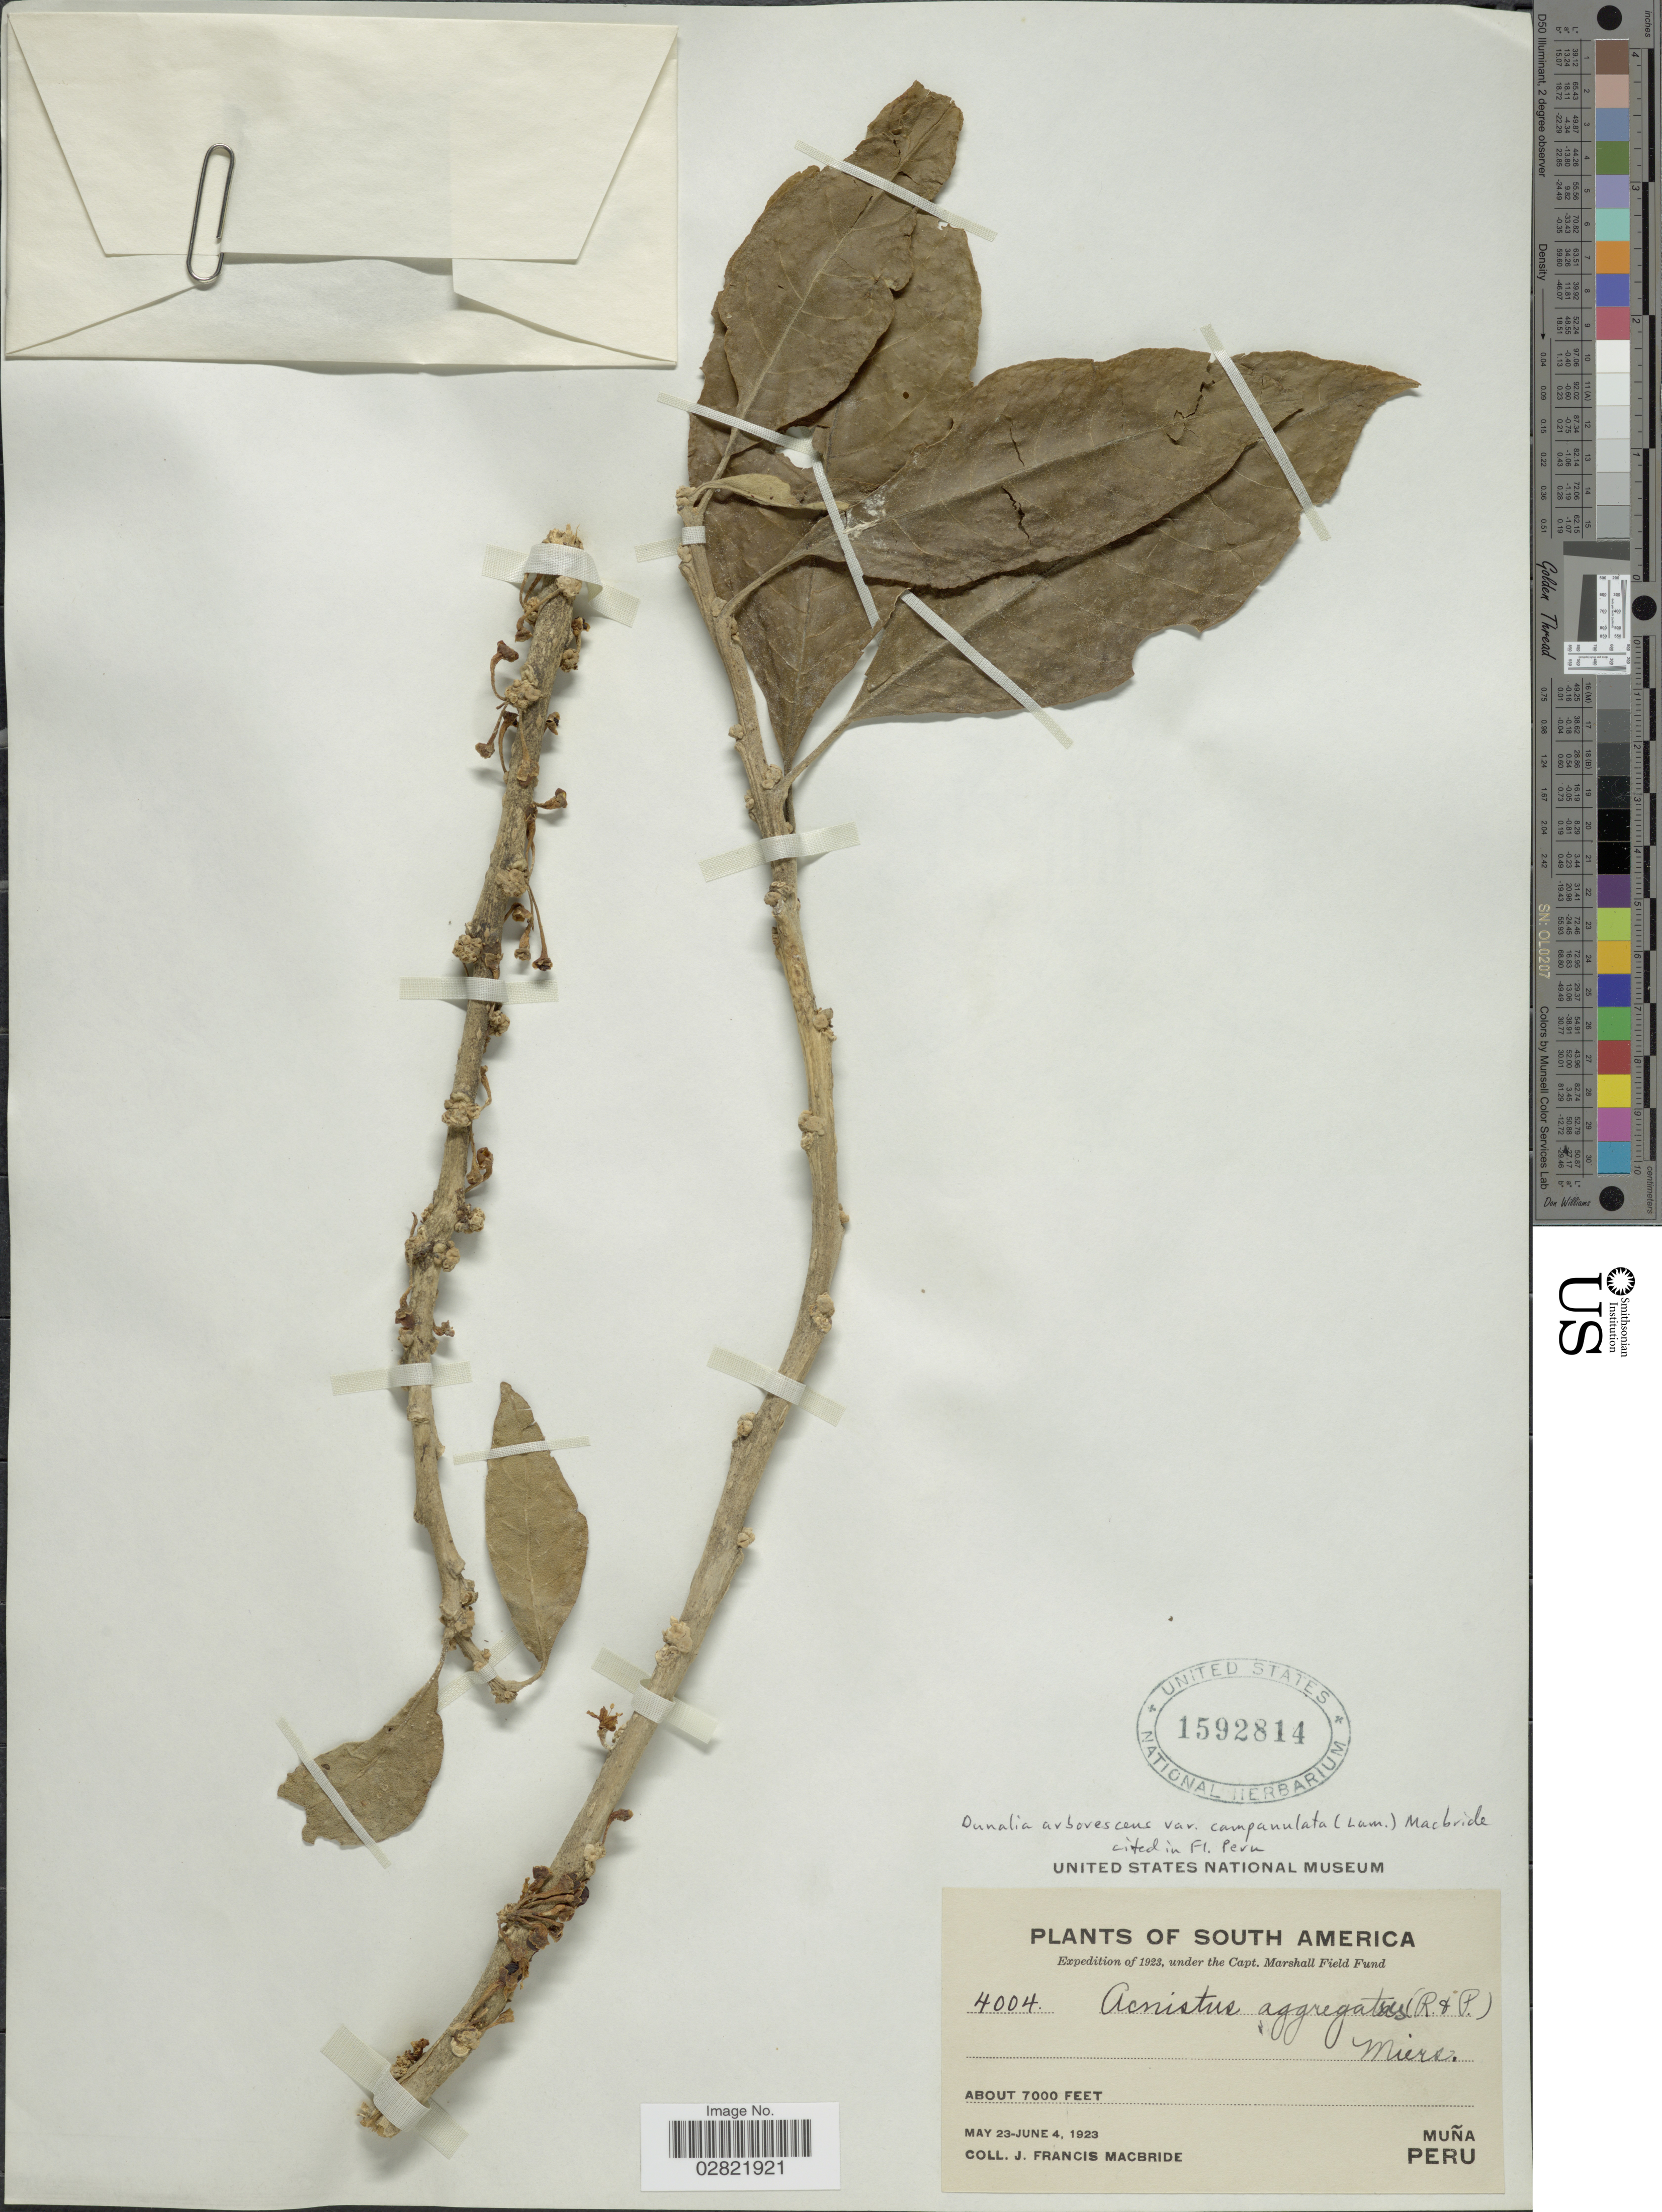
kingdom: Plantae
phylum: Tracheophyta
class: Magnoliopsida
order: Solanales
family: Solanaceae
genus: Acnistus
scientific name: Acnistus arborescens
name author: (L.) Schltdl.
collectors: J. F. Macbride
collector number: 4004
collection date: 1923-05-23/1923-06-04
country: Peru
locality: Muña.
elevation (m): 2134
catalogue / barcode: US 1592814